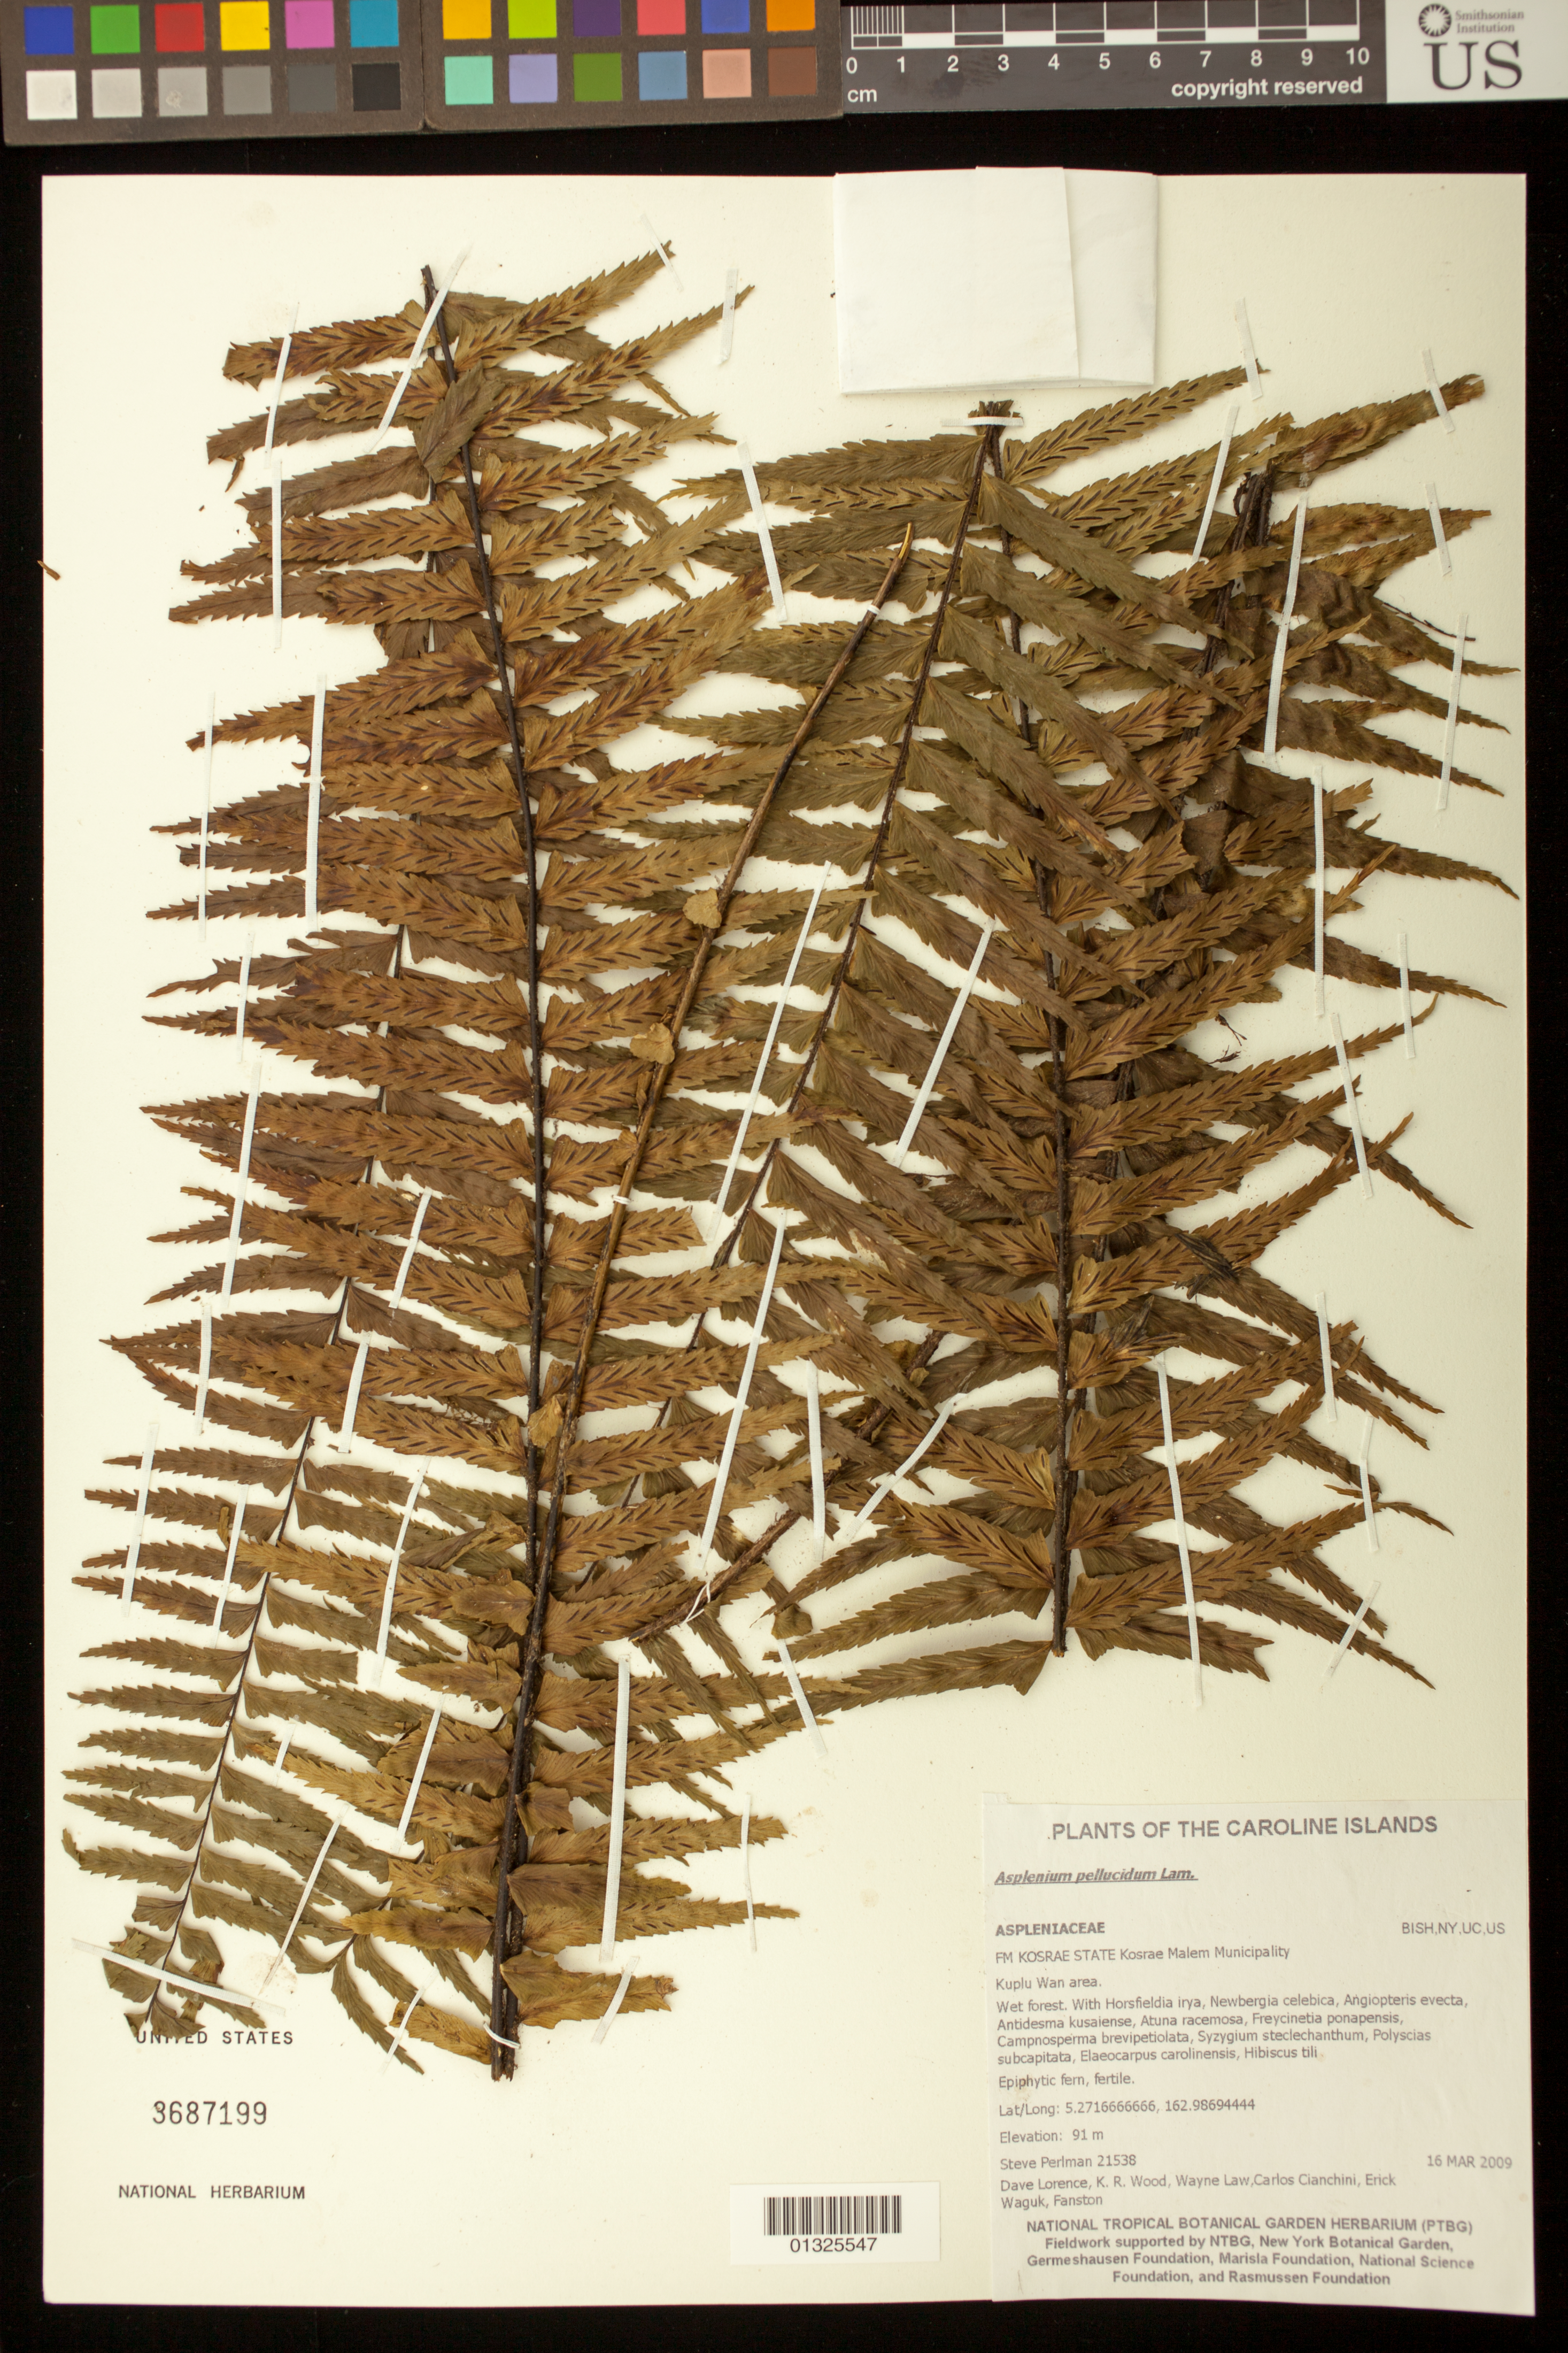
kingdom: Plantae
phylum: Tracheophyta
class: Polypodiopsida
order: Polypodiales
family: Aspleniaceae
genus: Asplenium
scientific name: Asplenium pellucidum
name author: Lam.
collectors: S. P. Perlman, D. Lorence, K. R. Wood, W. Law, C. Cianchini, E. Waguk & Fanston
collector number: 21538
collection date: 2009-03-16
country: Micronesia, Federated States of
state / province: Kosrae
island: Kosrae [Kusaie]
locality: Malem Municipality, Kuplu Wan area.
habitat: Wet forest.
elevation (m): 91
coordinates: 5.2716666666, 162.98694444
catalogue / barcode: US 3687199